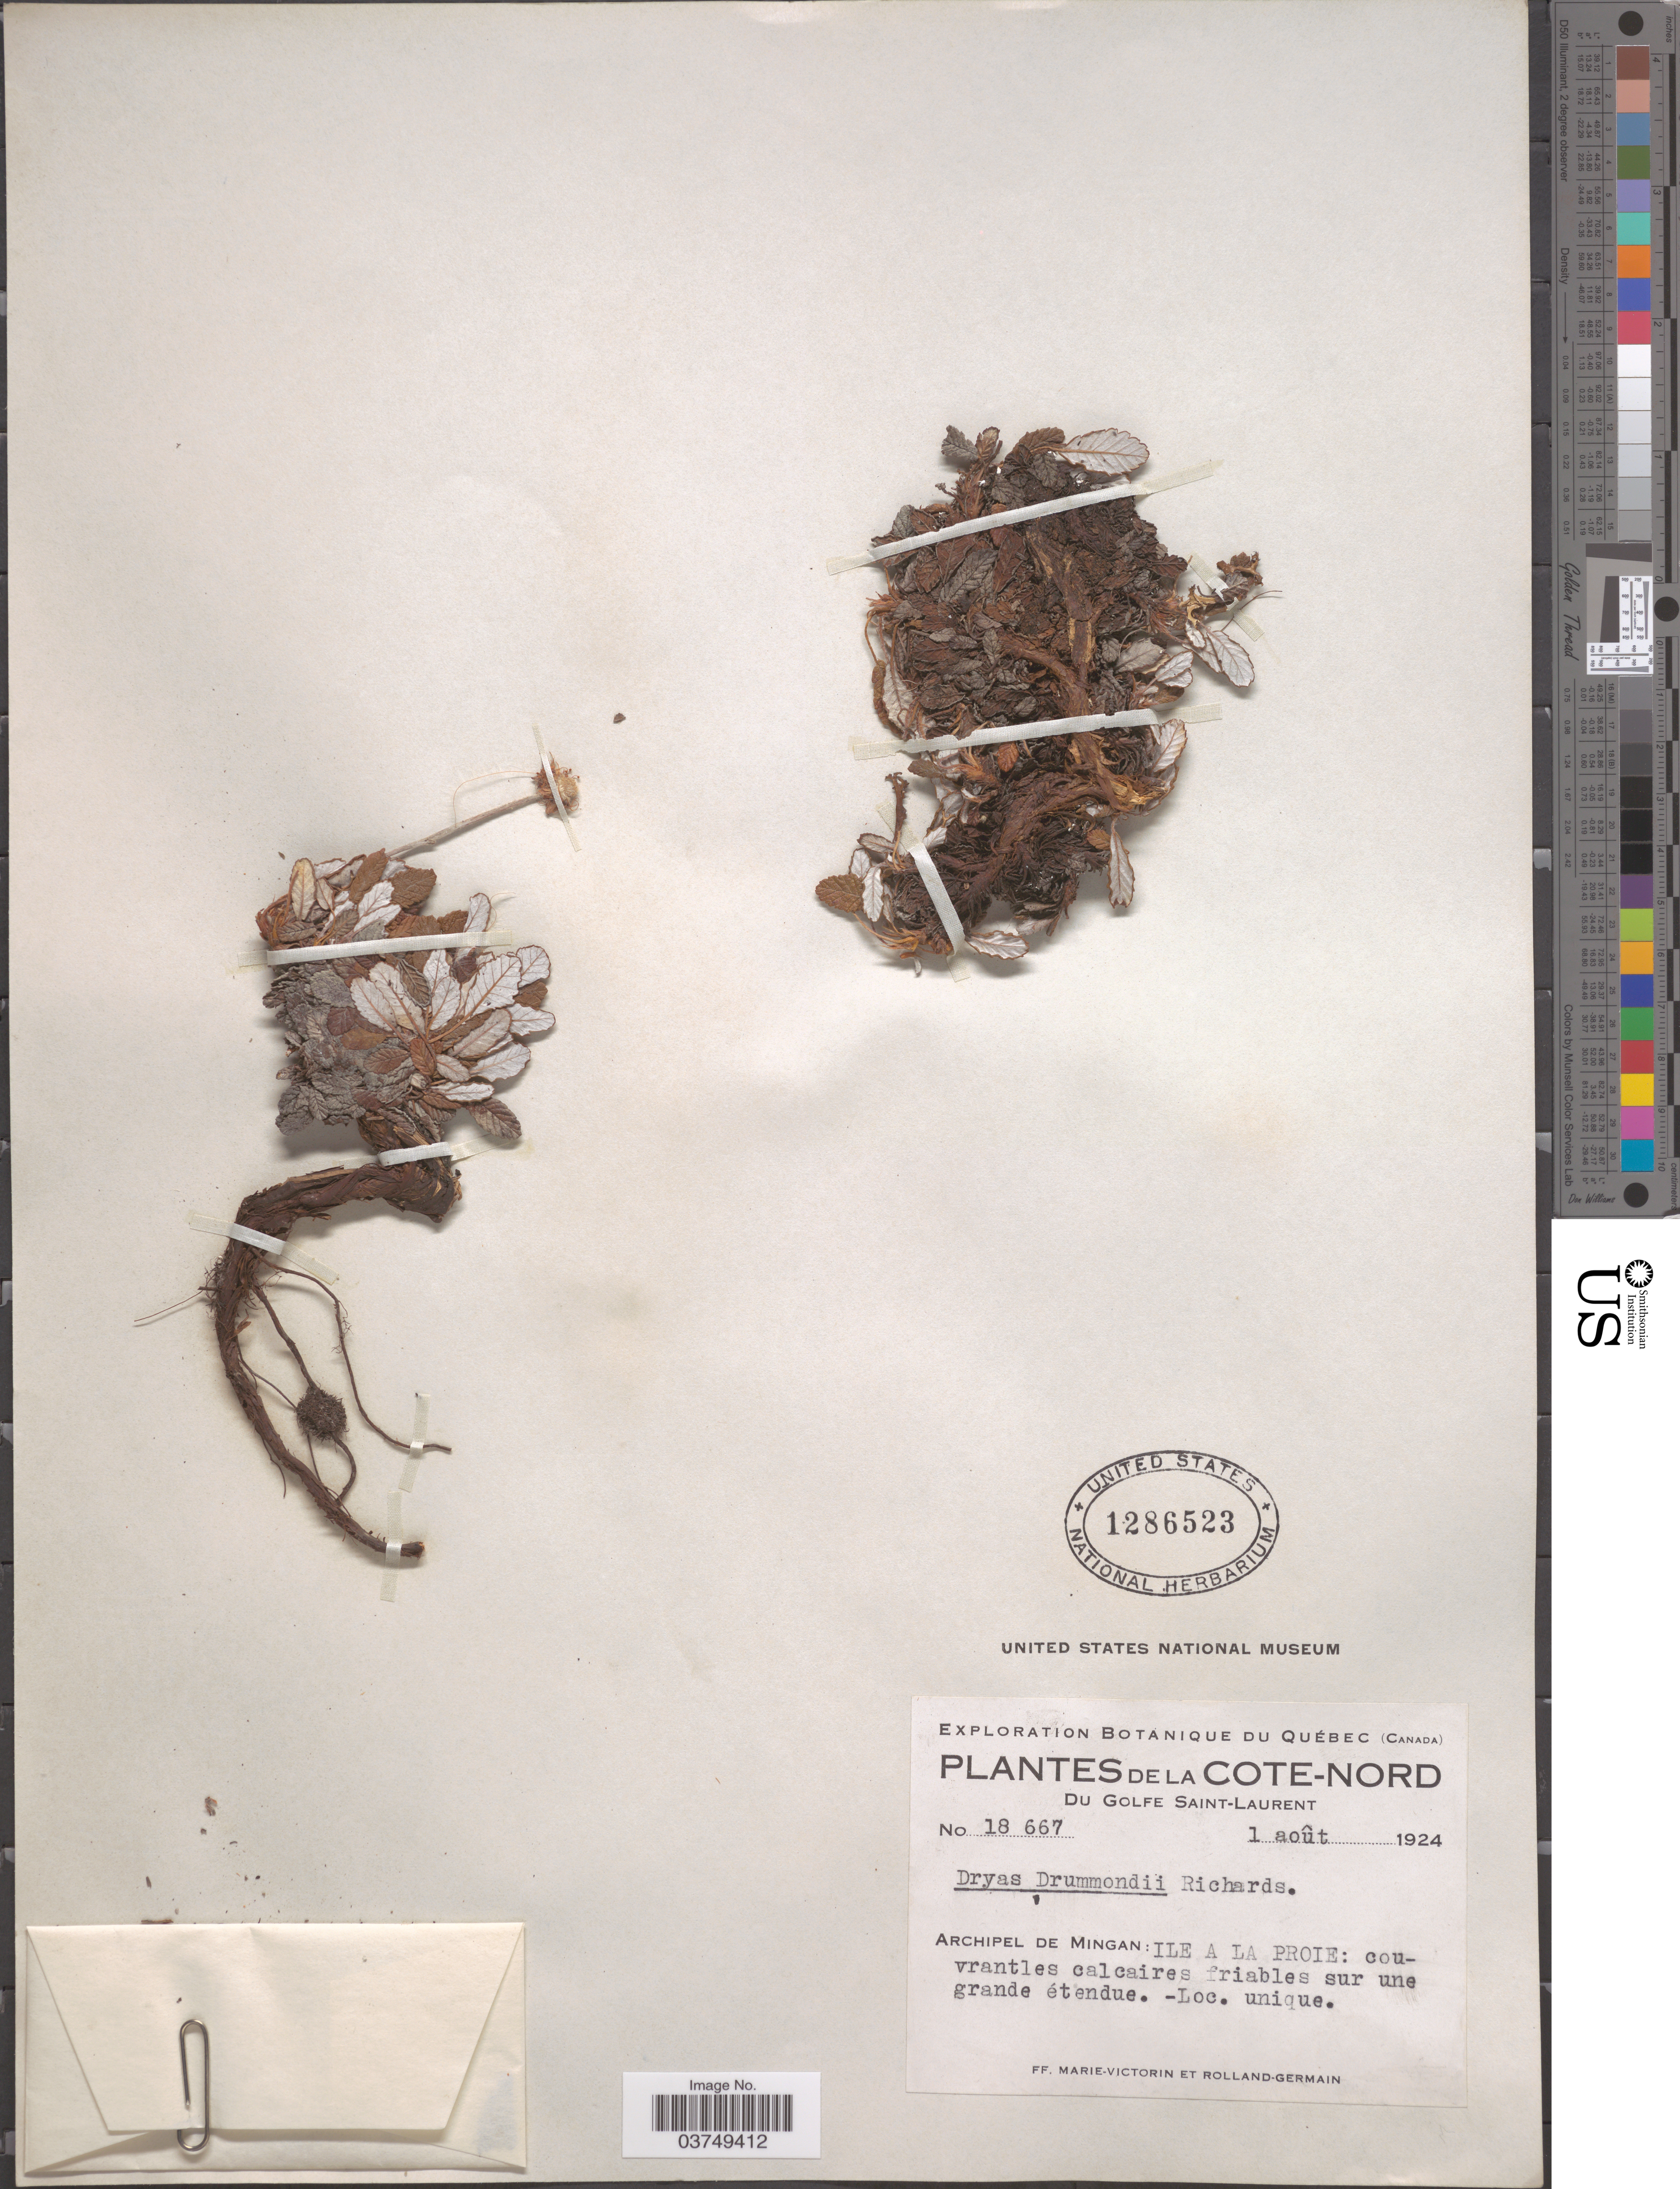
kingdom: Plantae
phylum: Tracheophyta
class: Magnoliopsida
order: Rosales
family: Rosaceae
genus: Dryas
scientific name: Dryas drummondii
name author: Hook. & Richardson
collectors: F. Marie-Victorin & Rolland-Germain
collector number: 18667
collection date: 1924-08-01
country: Canada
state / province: Quebec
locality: La Cote-Nord Du Golfe Saint-Laurent. Archipel de Mingan: Ile a La Proie.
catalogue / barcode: US 1286523